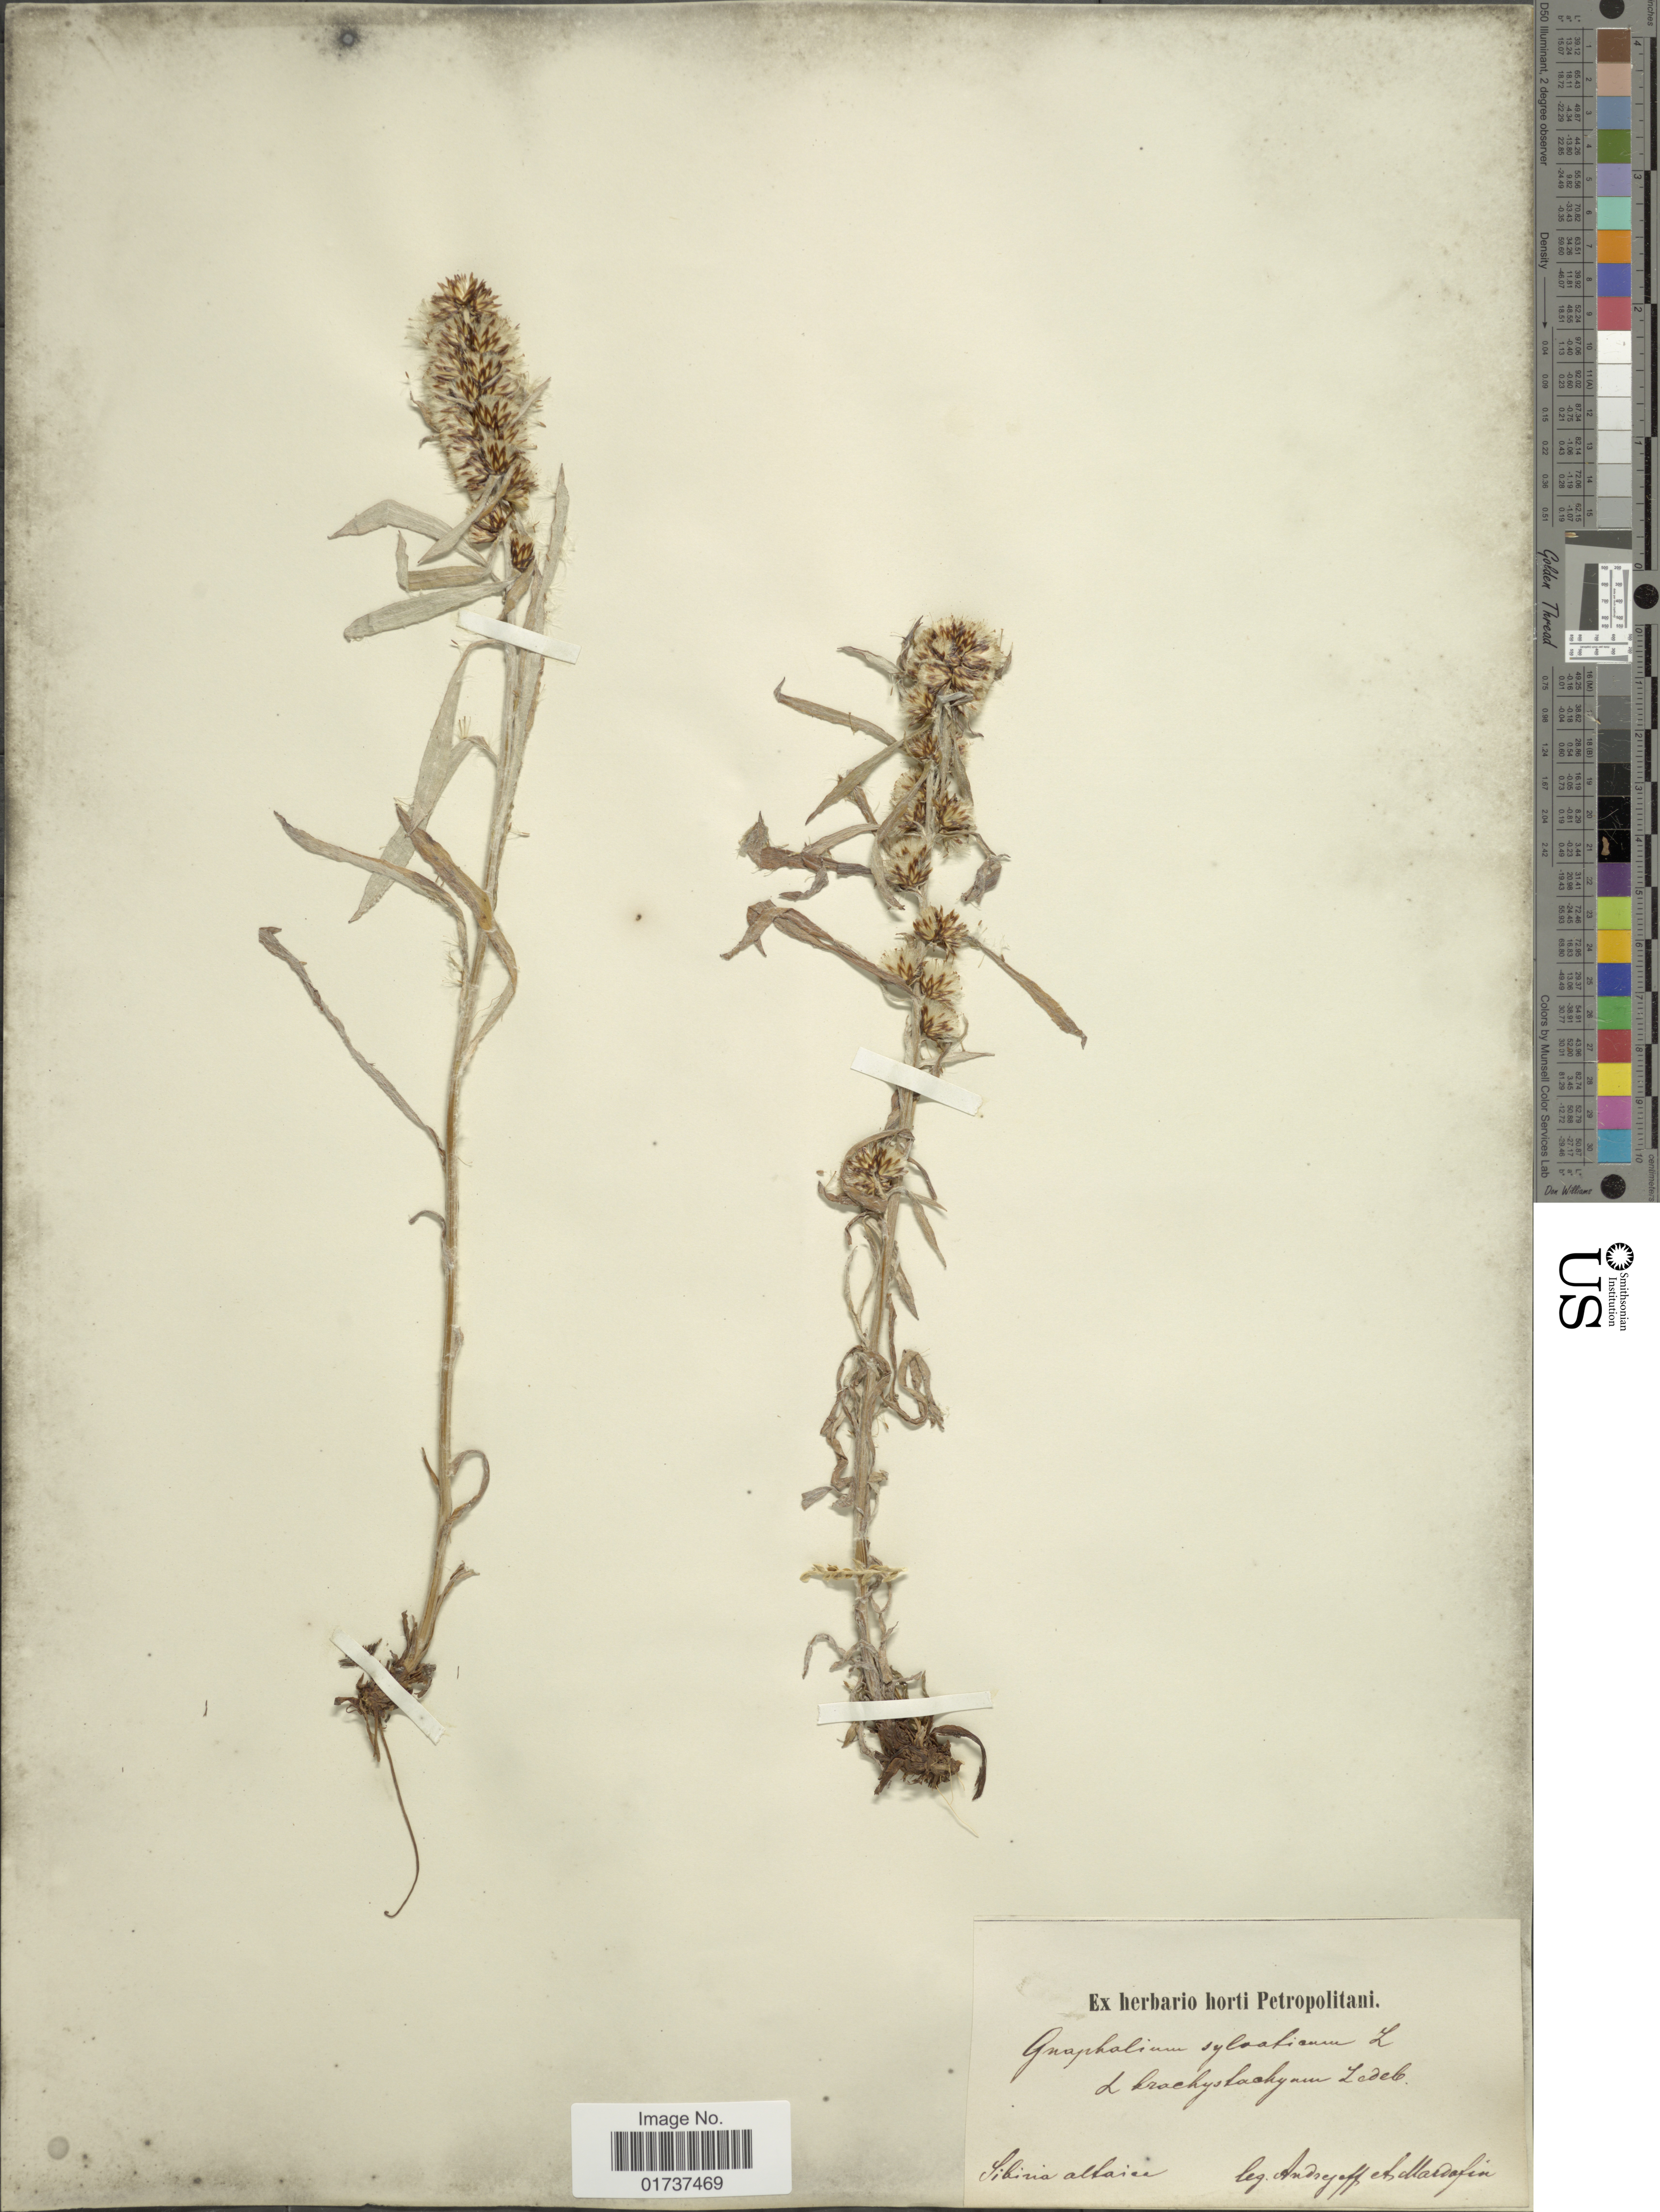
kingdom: Plantae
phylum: Tracheophyta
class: Magnoliopsida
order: Asterales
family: Asteraceae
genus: Gnaphalium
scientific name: Gnaphalium sylvaticum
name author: L.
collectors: Andrejoff & Mardafin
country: Russian Federation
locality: Siberia alfaies